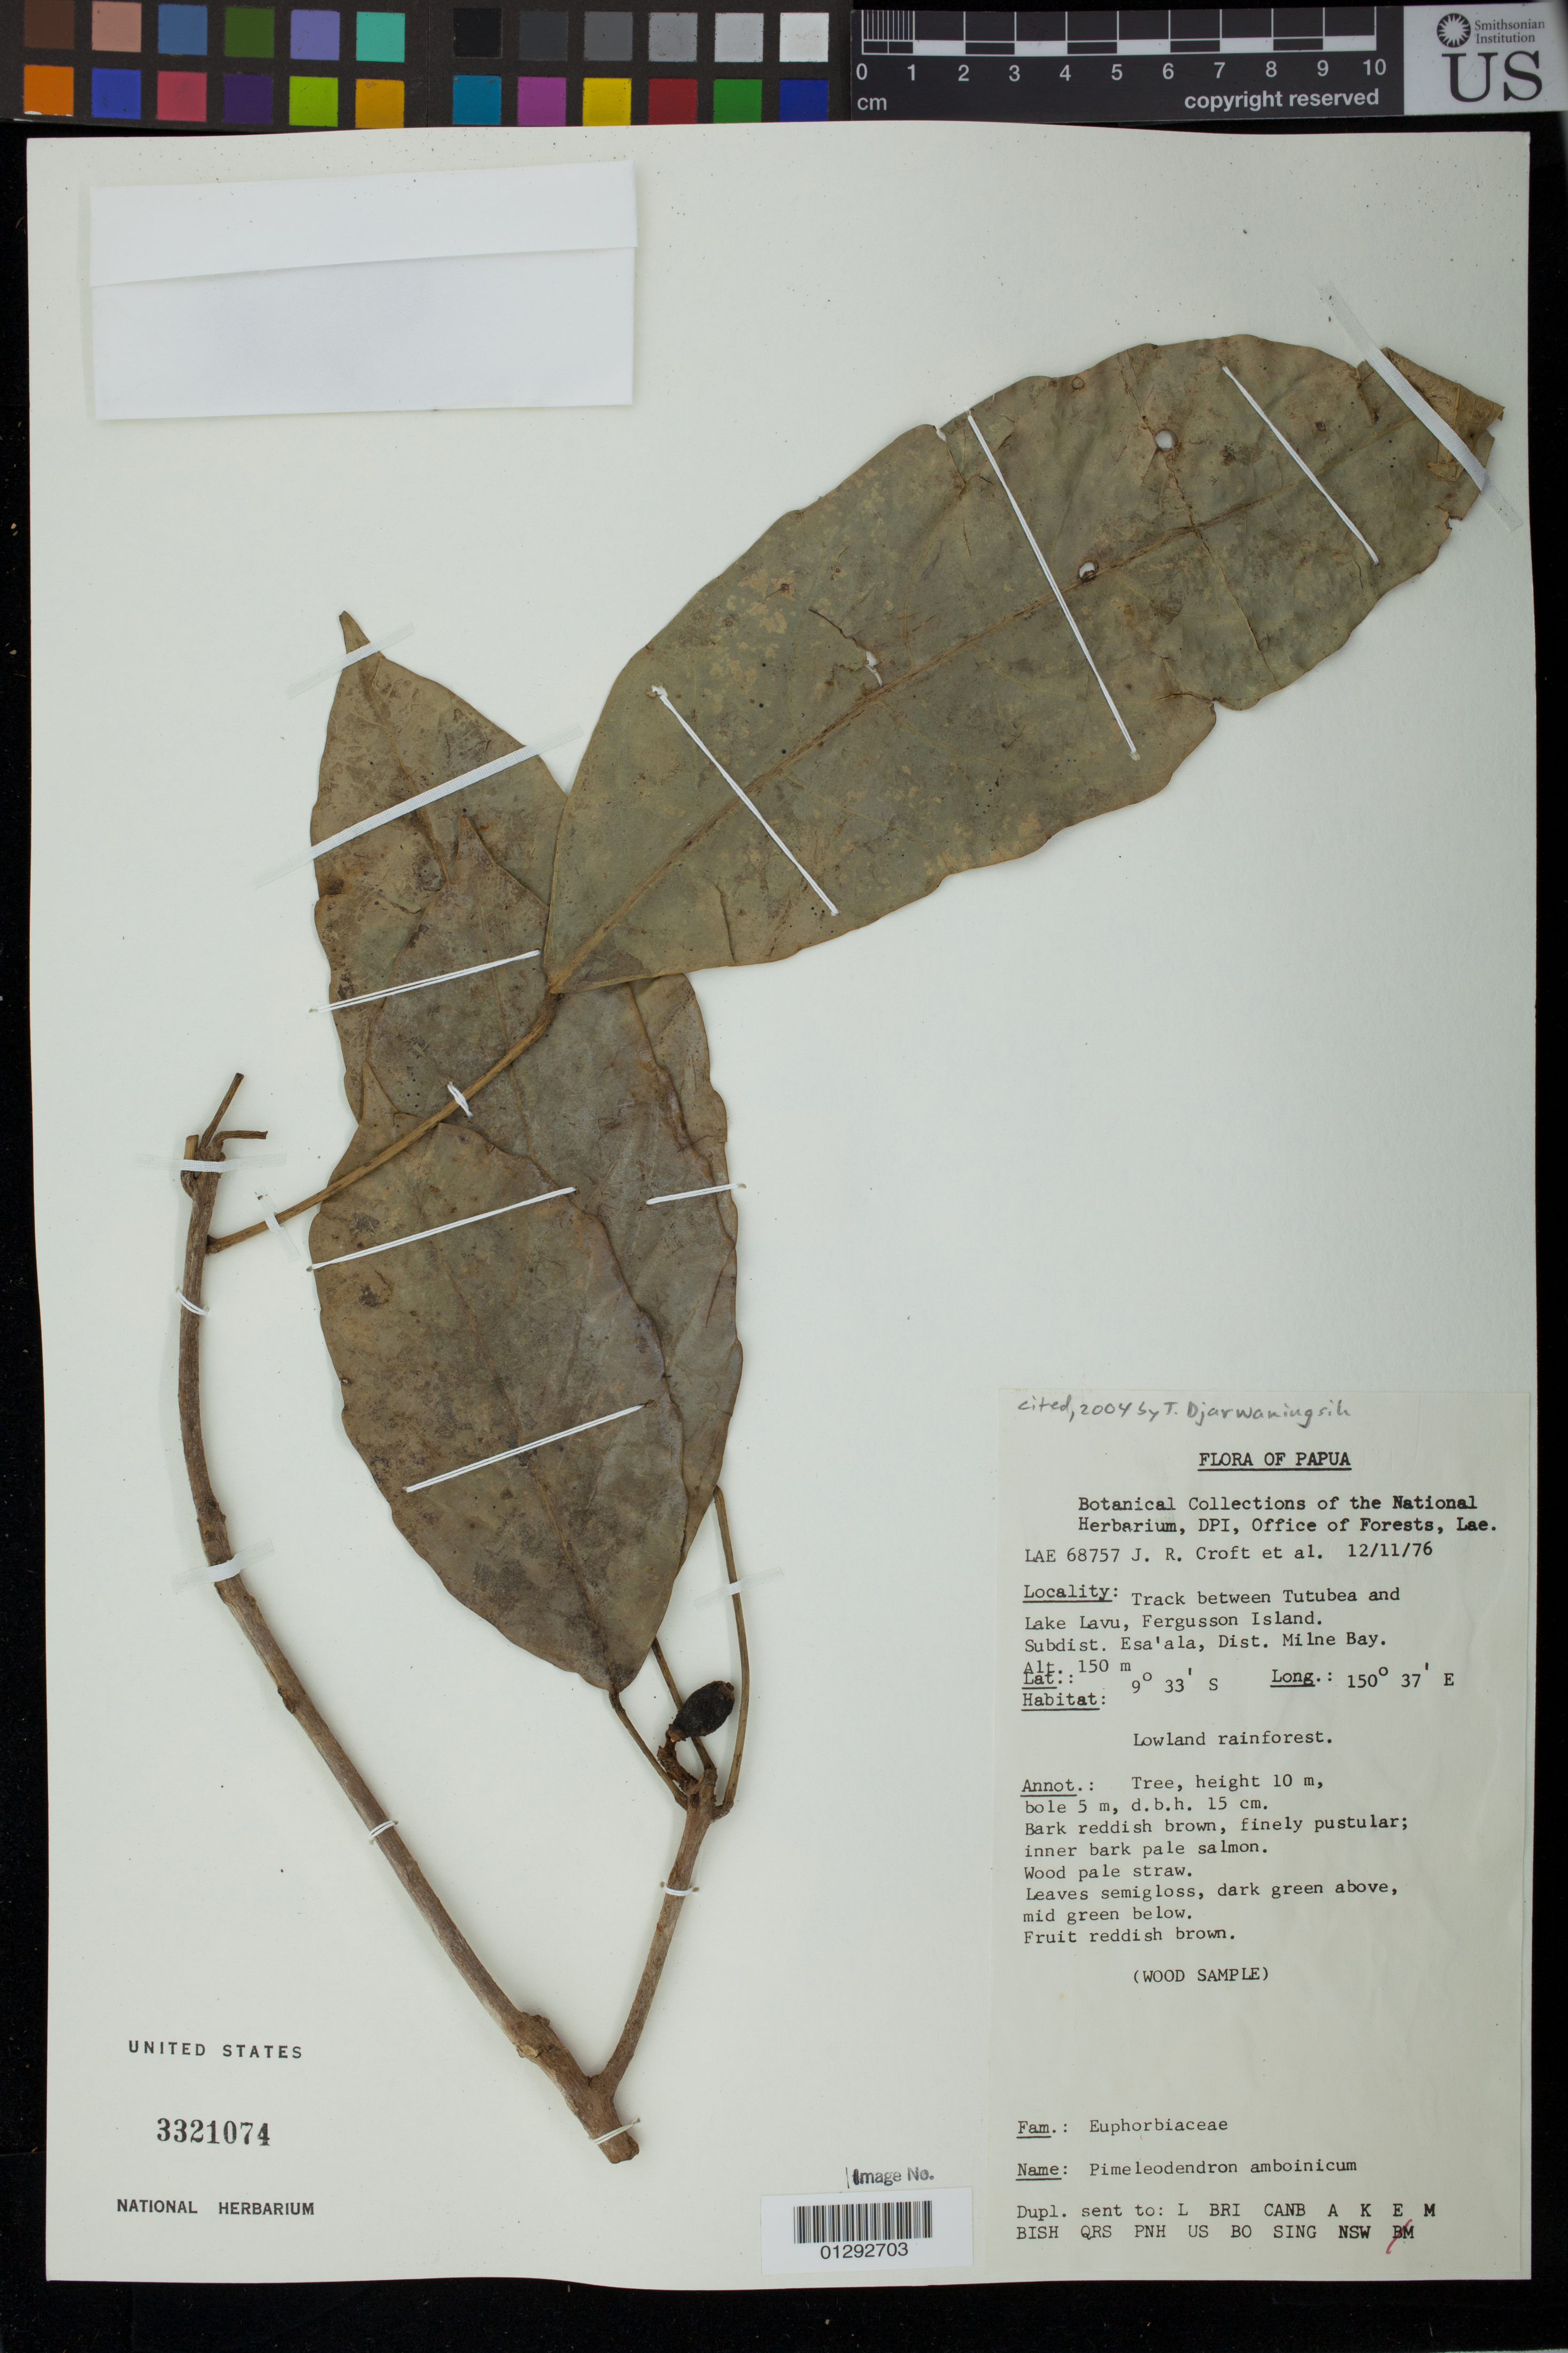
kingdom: Plantae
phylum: Tracheophyta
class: Magnoliopsida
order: Malpighiales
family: Euphorbiaceae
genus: Pimelodendron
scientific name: Pimelodendron amboinicum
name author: Hassk.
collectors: J. R. Croft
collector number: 68757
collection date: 1976-11-12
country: Papua New Guinea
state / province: Milne Bay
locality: Track between Tutubea and Lake Lavu, Fergusson Island. Subdistrict Esa'ala, District Milne Bay.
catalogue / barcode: US 3321074